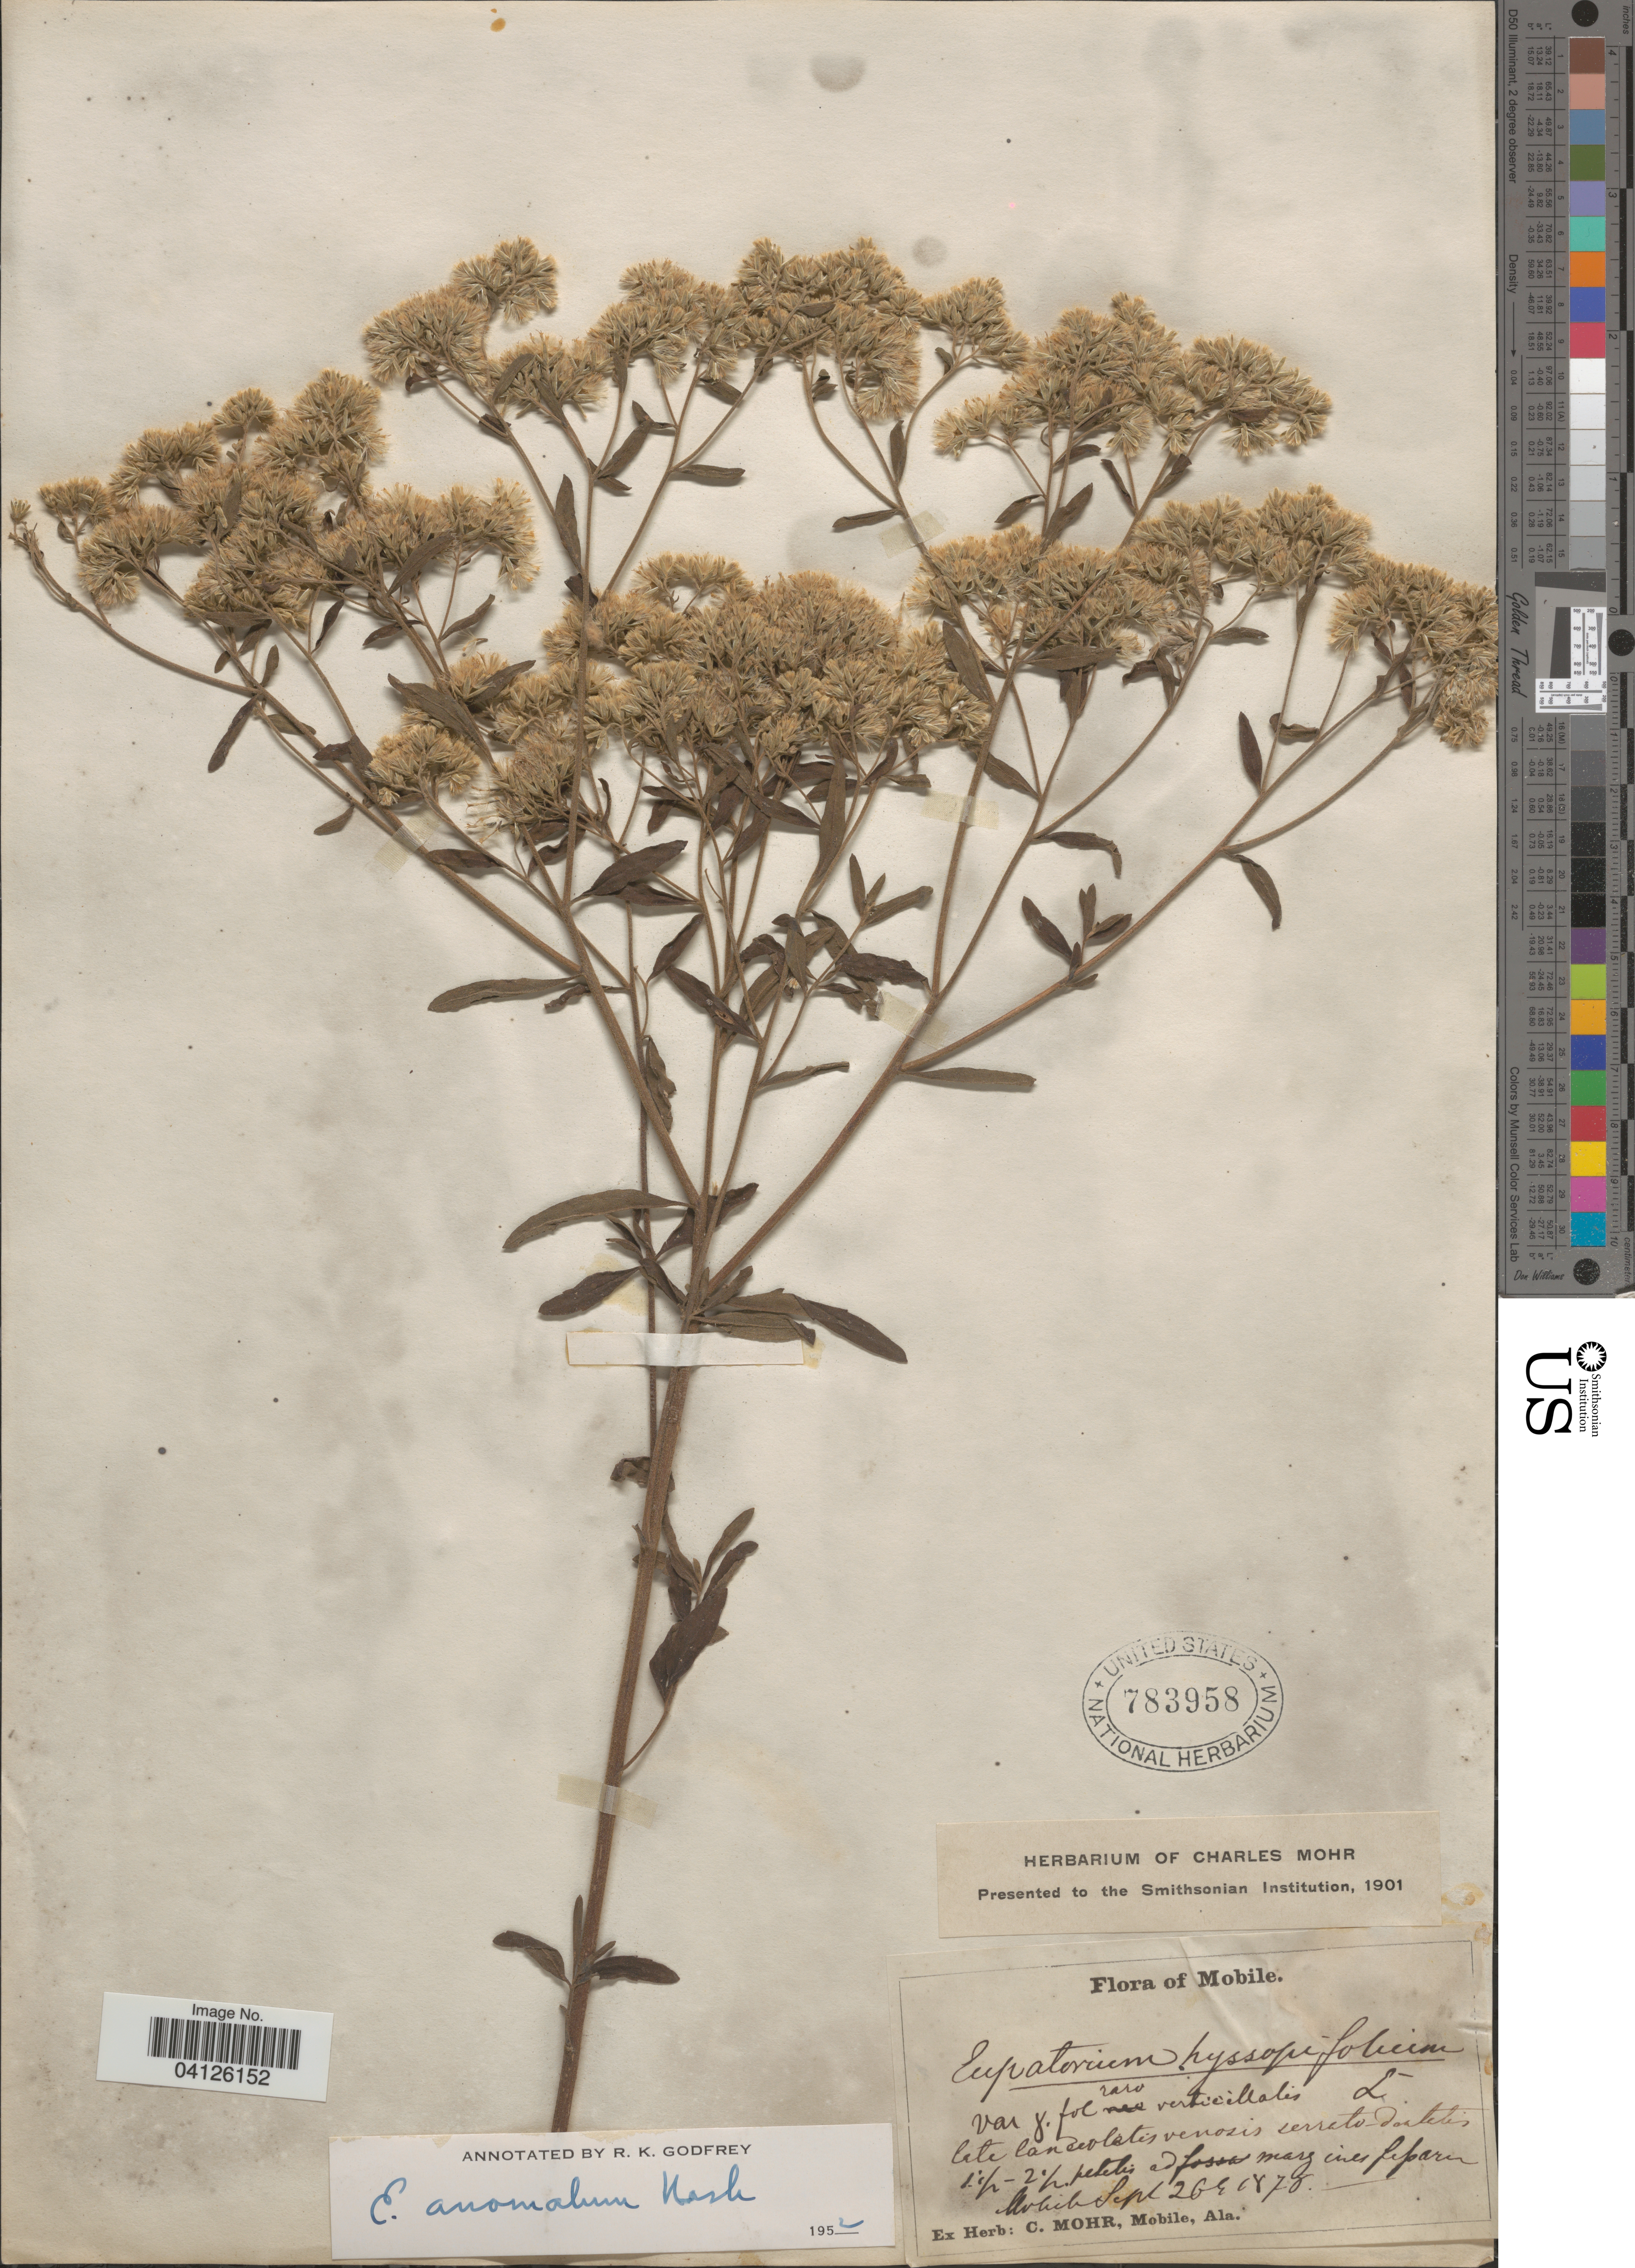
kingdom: Plantae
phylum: Tracheophyta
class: Magnoliopsida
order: Asterales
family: Asteraceae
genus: Eupatorium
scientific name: Eupatorium anomalum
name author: Nash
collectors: C. T. Mohr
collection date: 1878-09-26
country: United States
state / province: Alabama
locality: Mobile.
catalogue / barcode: US 783958